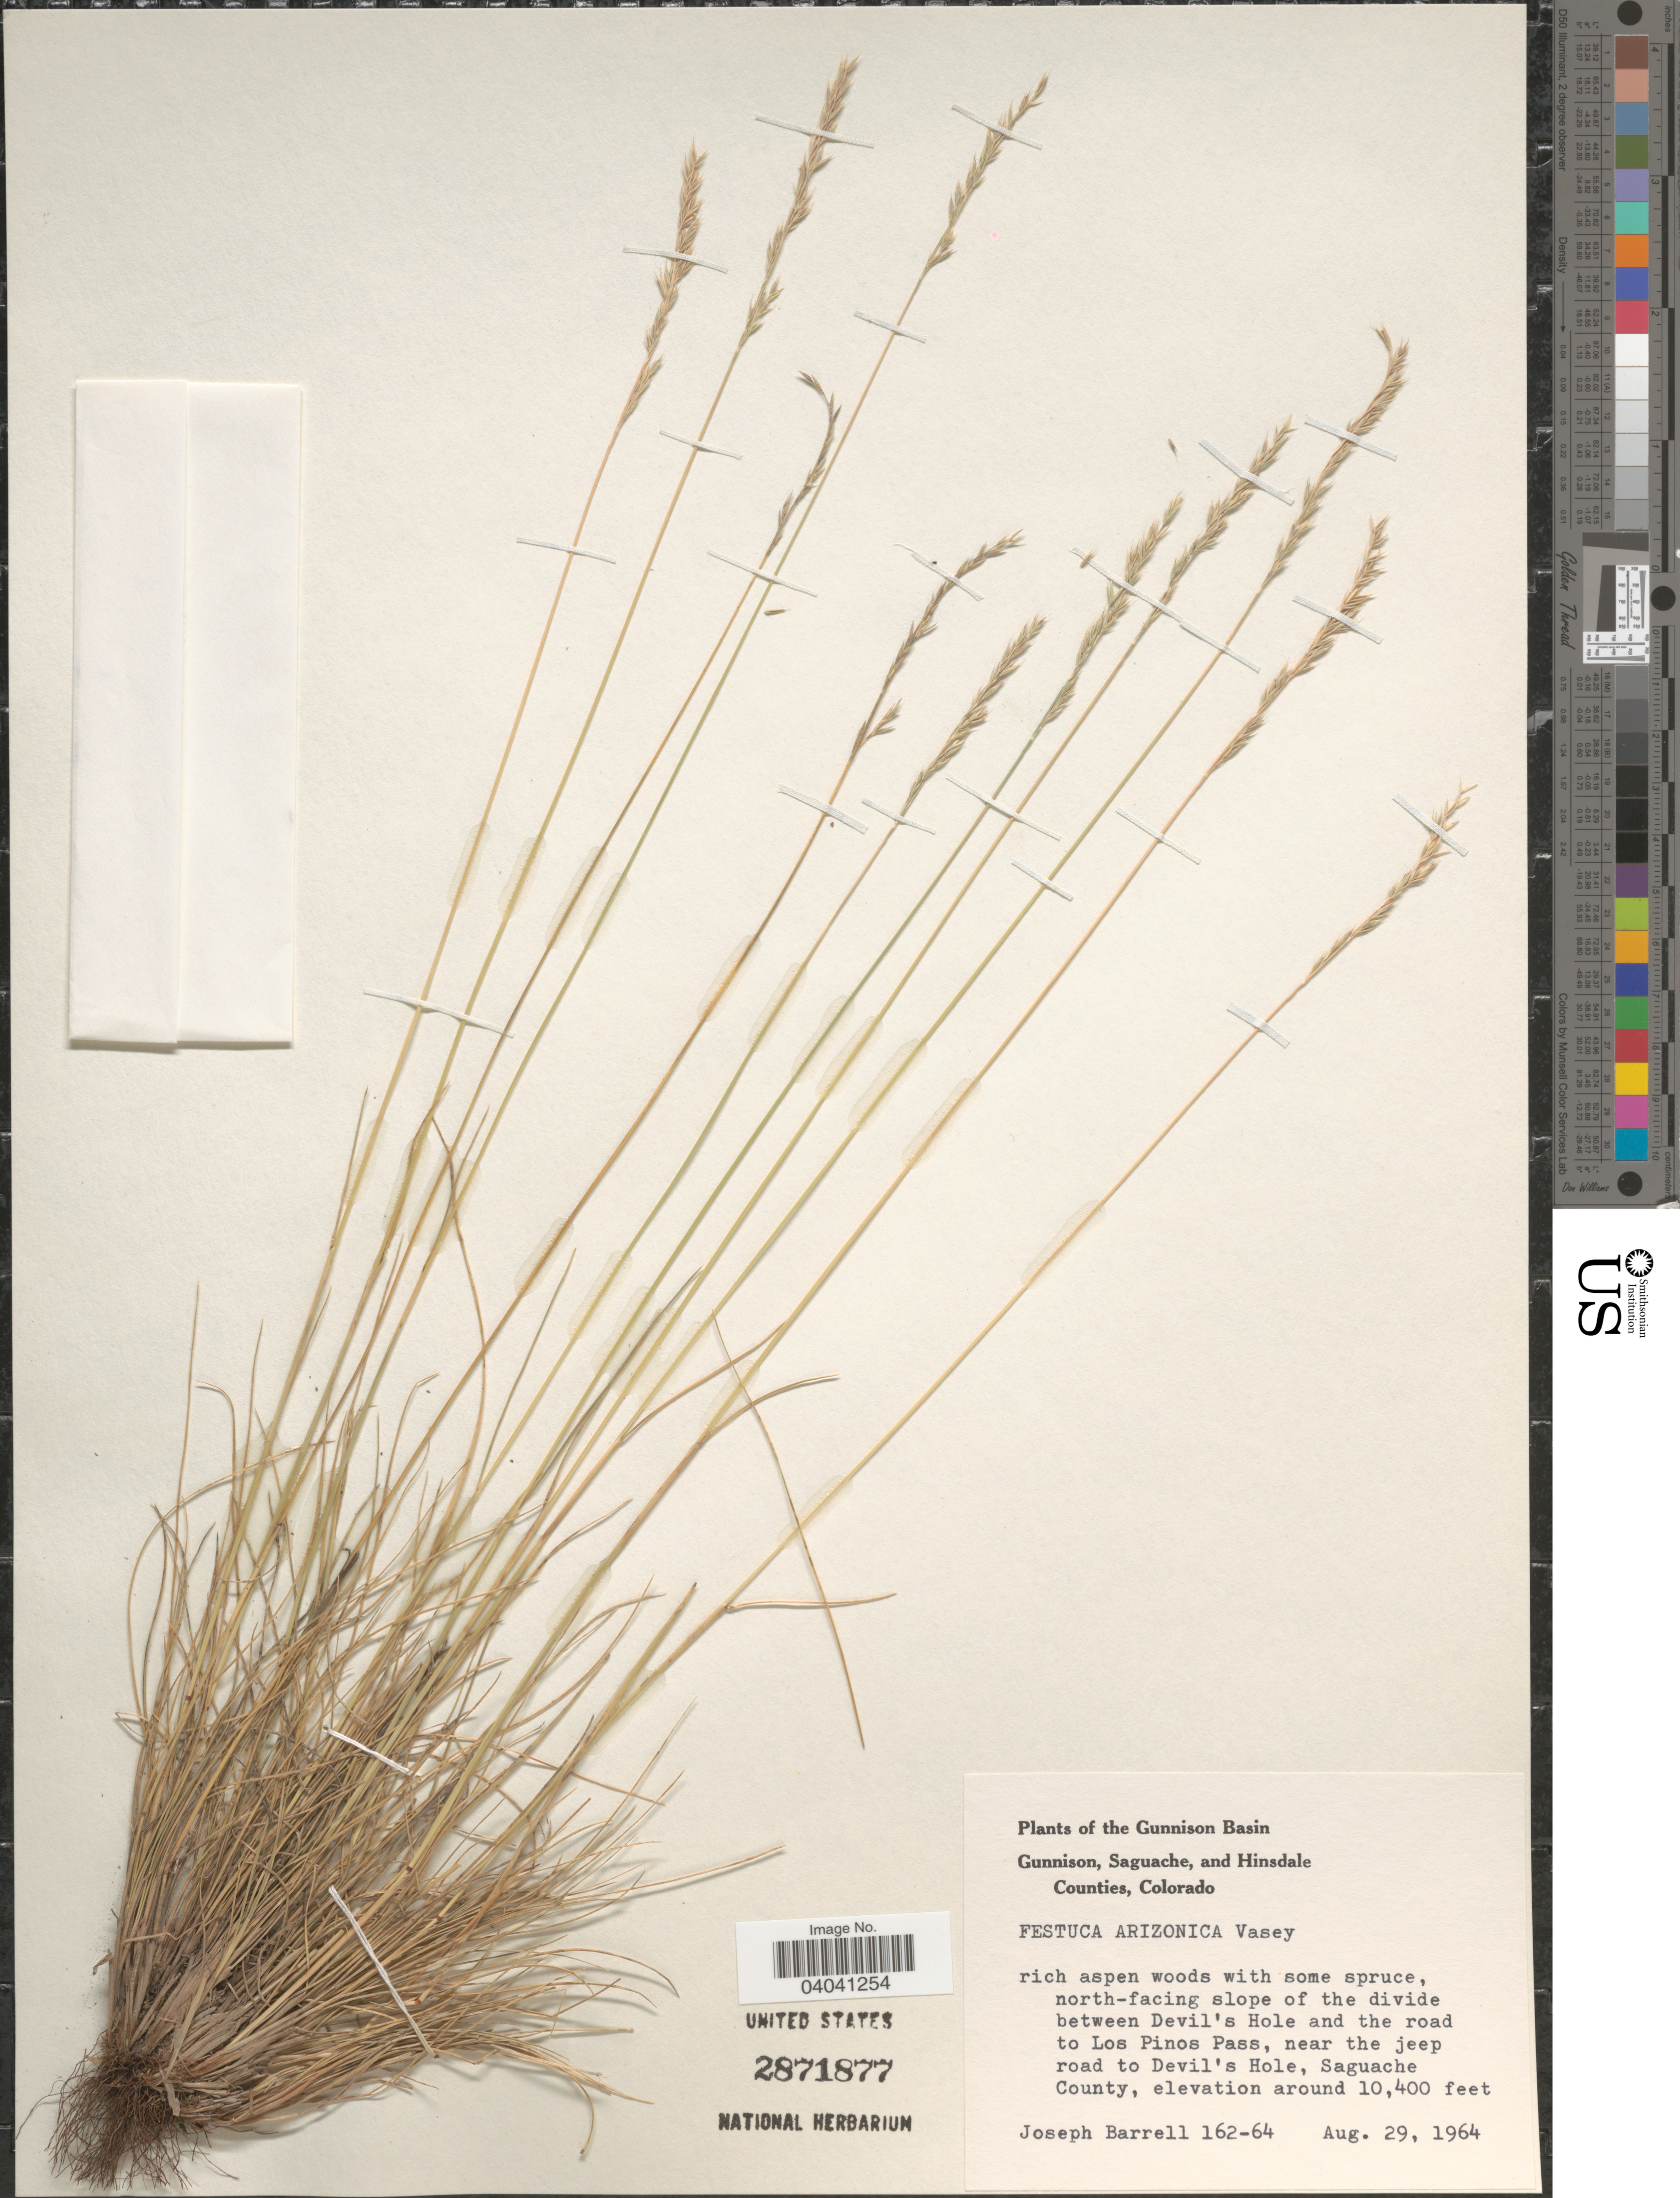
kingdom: Plantae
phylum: Tracheophyta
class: Liliopsida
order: Poales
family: Poaceae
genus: Festuca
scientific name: Festuca arizonica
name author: Vasey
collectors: J. Barrell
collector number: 162-64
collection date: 1964-08-29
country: United States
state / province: Colorado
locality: The Gunnison Basin. North-facing slope of the divide between Devil's Hole and the road to Los Pinos Pass, near the jeep road to Devil's Hole, Saguache County.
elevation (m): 3170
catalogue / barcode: US 2871877